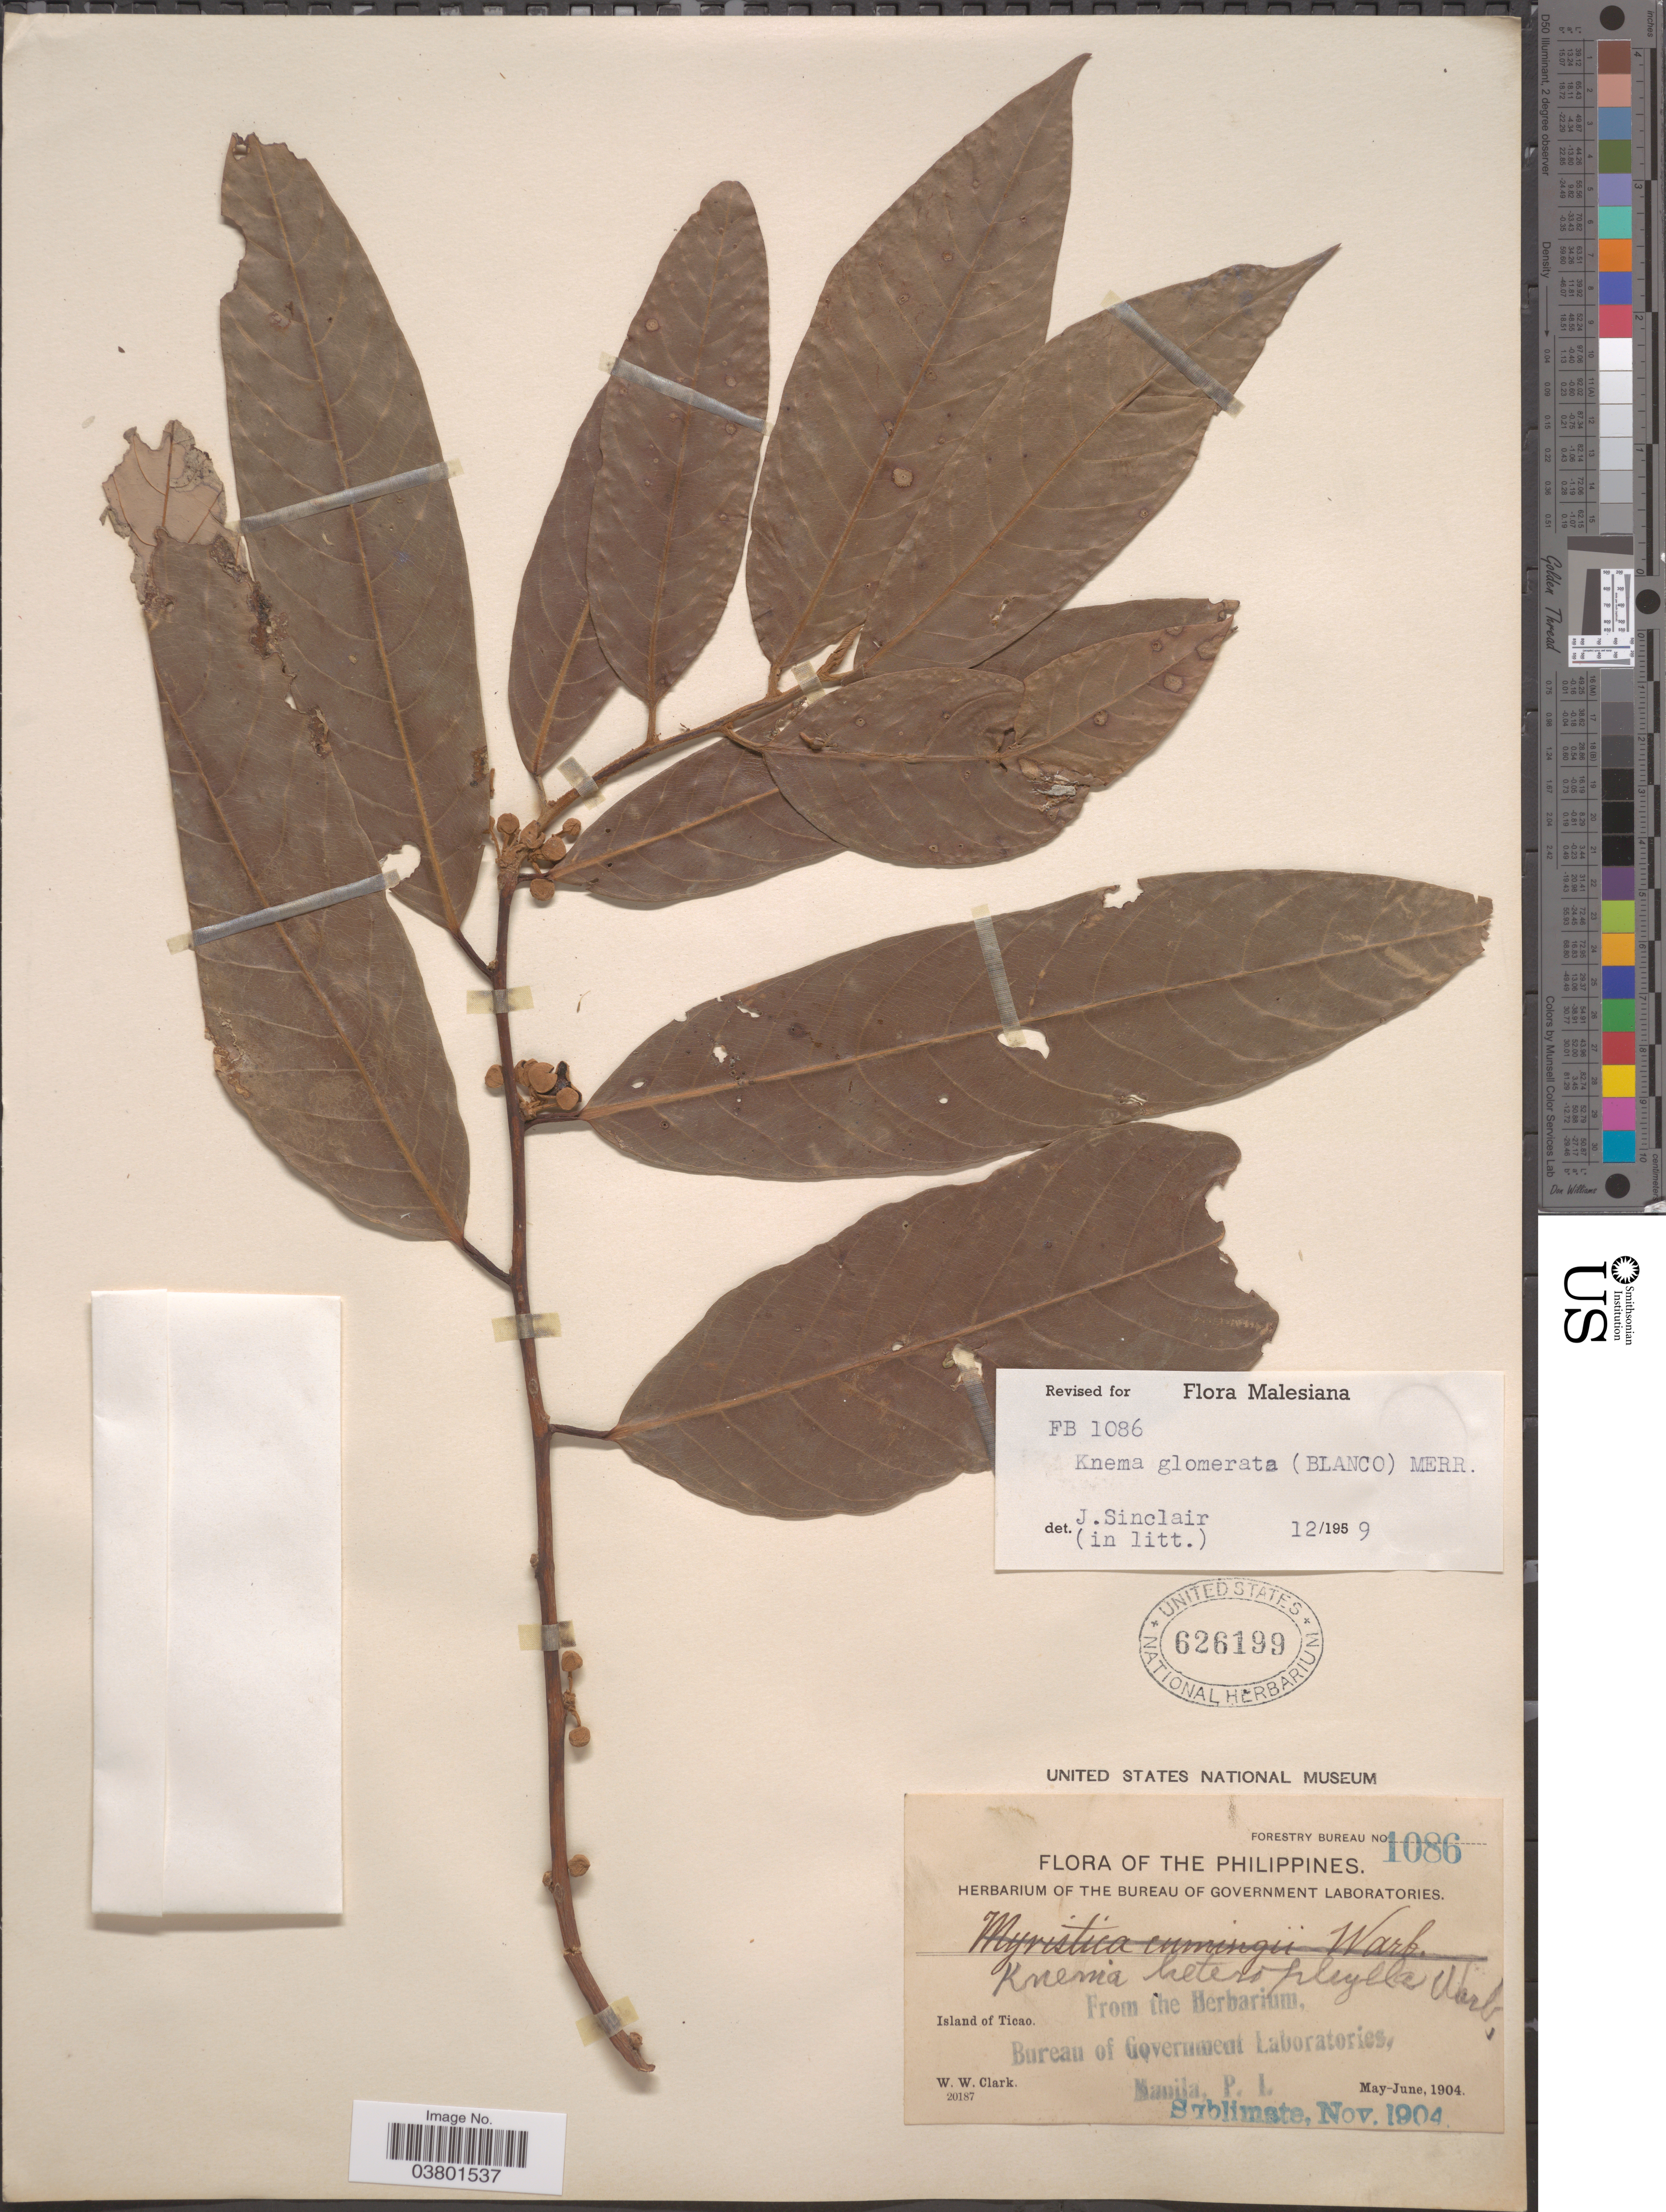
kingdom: Plantae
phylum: Tracheophyta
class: Magnoliopsida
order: Magnoliales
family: Myristicaceae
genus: Knema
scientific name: Knema glomerata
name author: (Blanco) Merr.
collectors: W. W. Clark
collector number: Forestry Bureau 1086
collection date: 1904-05/1904-06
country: Philippines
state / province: Bicol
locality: Island of Ticao.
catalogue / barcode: US 626199